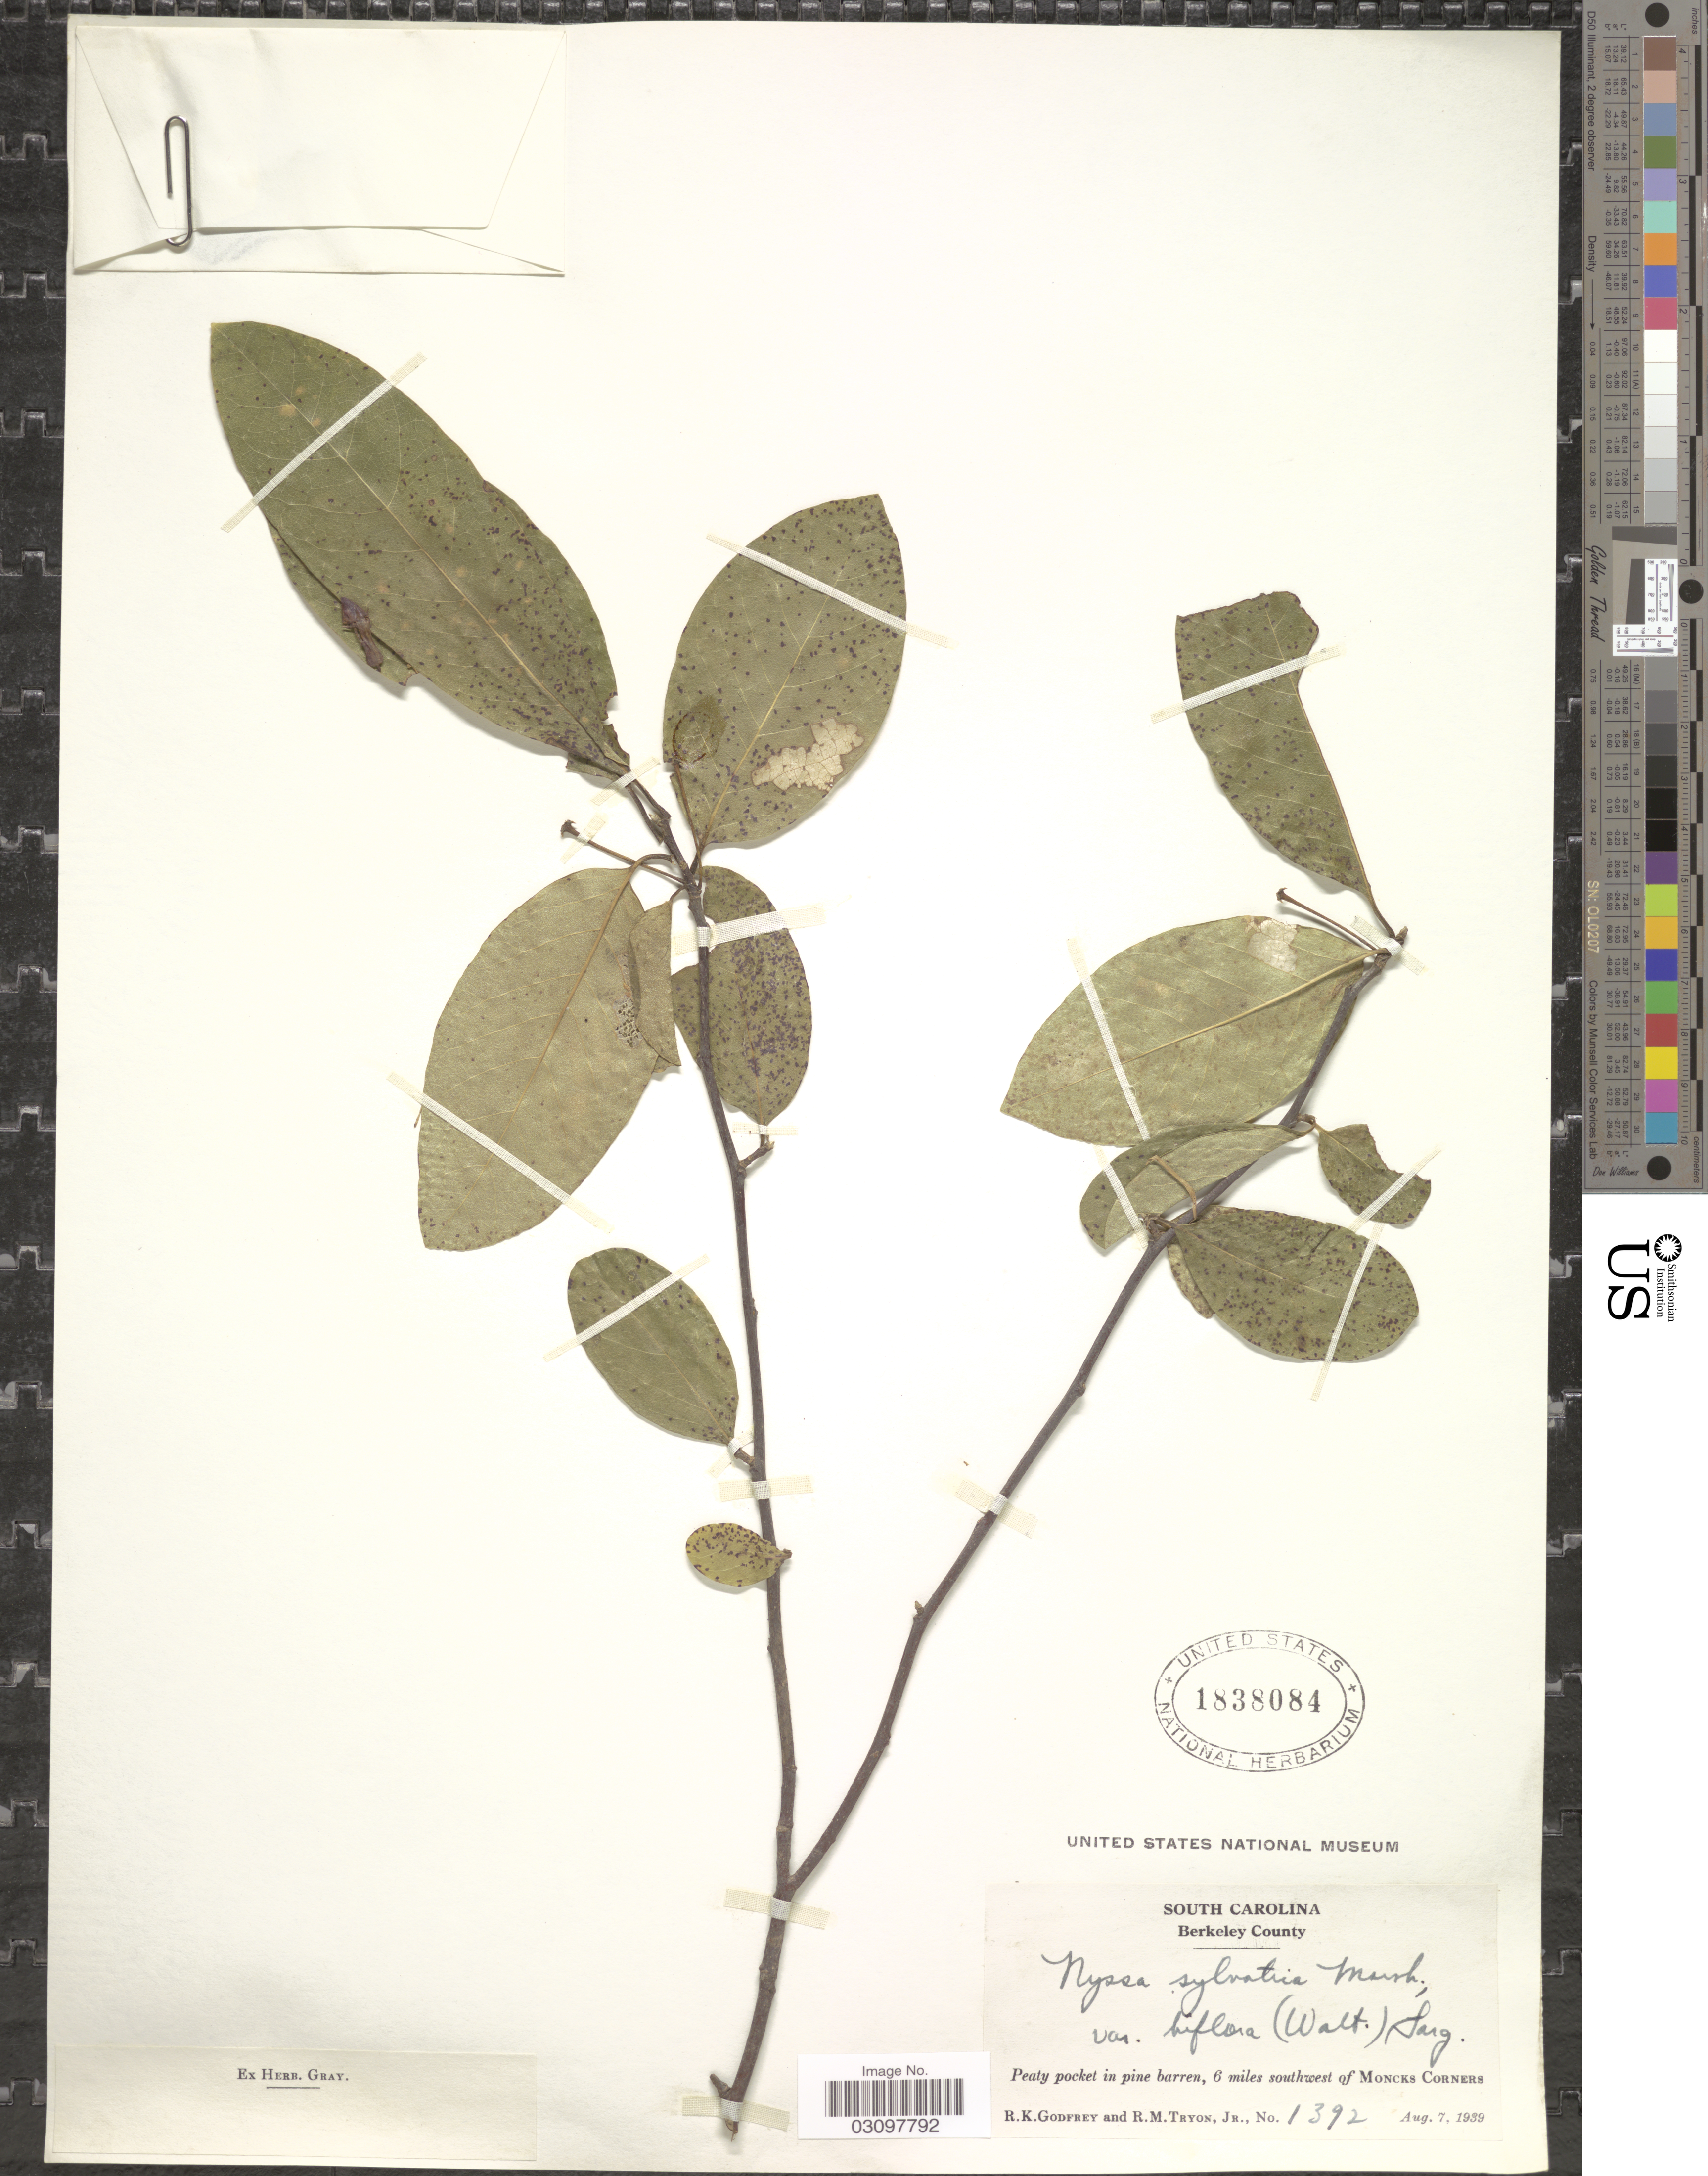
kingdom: Plantae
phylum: Tracheophyta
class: Magnoliopsida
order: Cornales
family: Nyssaceae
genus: Nyssa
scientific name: Nyssa biflora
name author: Walter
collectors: R. K. Godfrey & R. Tryon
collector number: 1392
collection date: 1939-08-07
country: United States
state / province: South Carolina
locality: Berkeley County. Peaty pocket in pine barren, 6 miles southwest of Moncks Corners.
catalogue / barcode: US 1838084